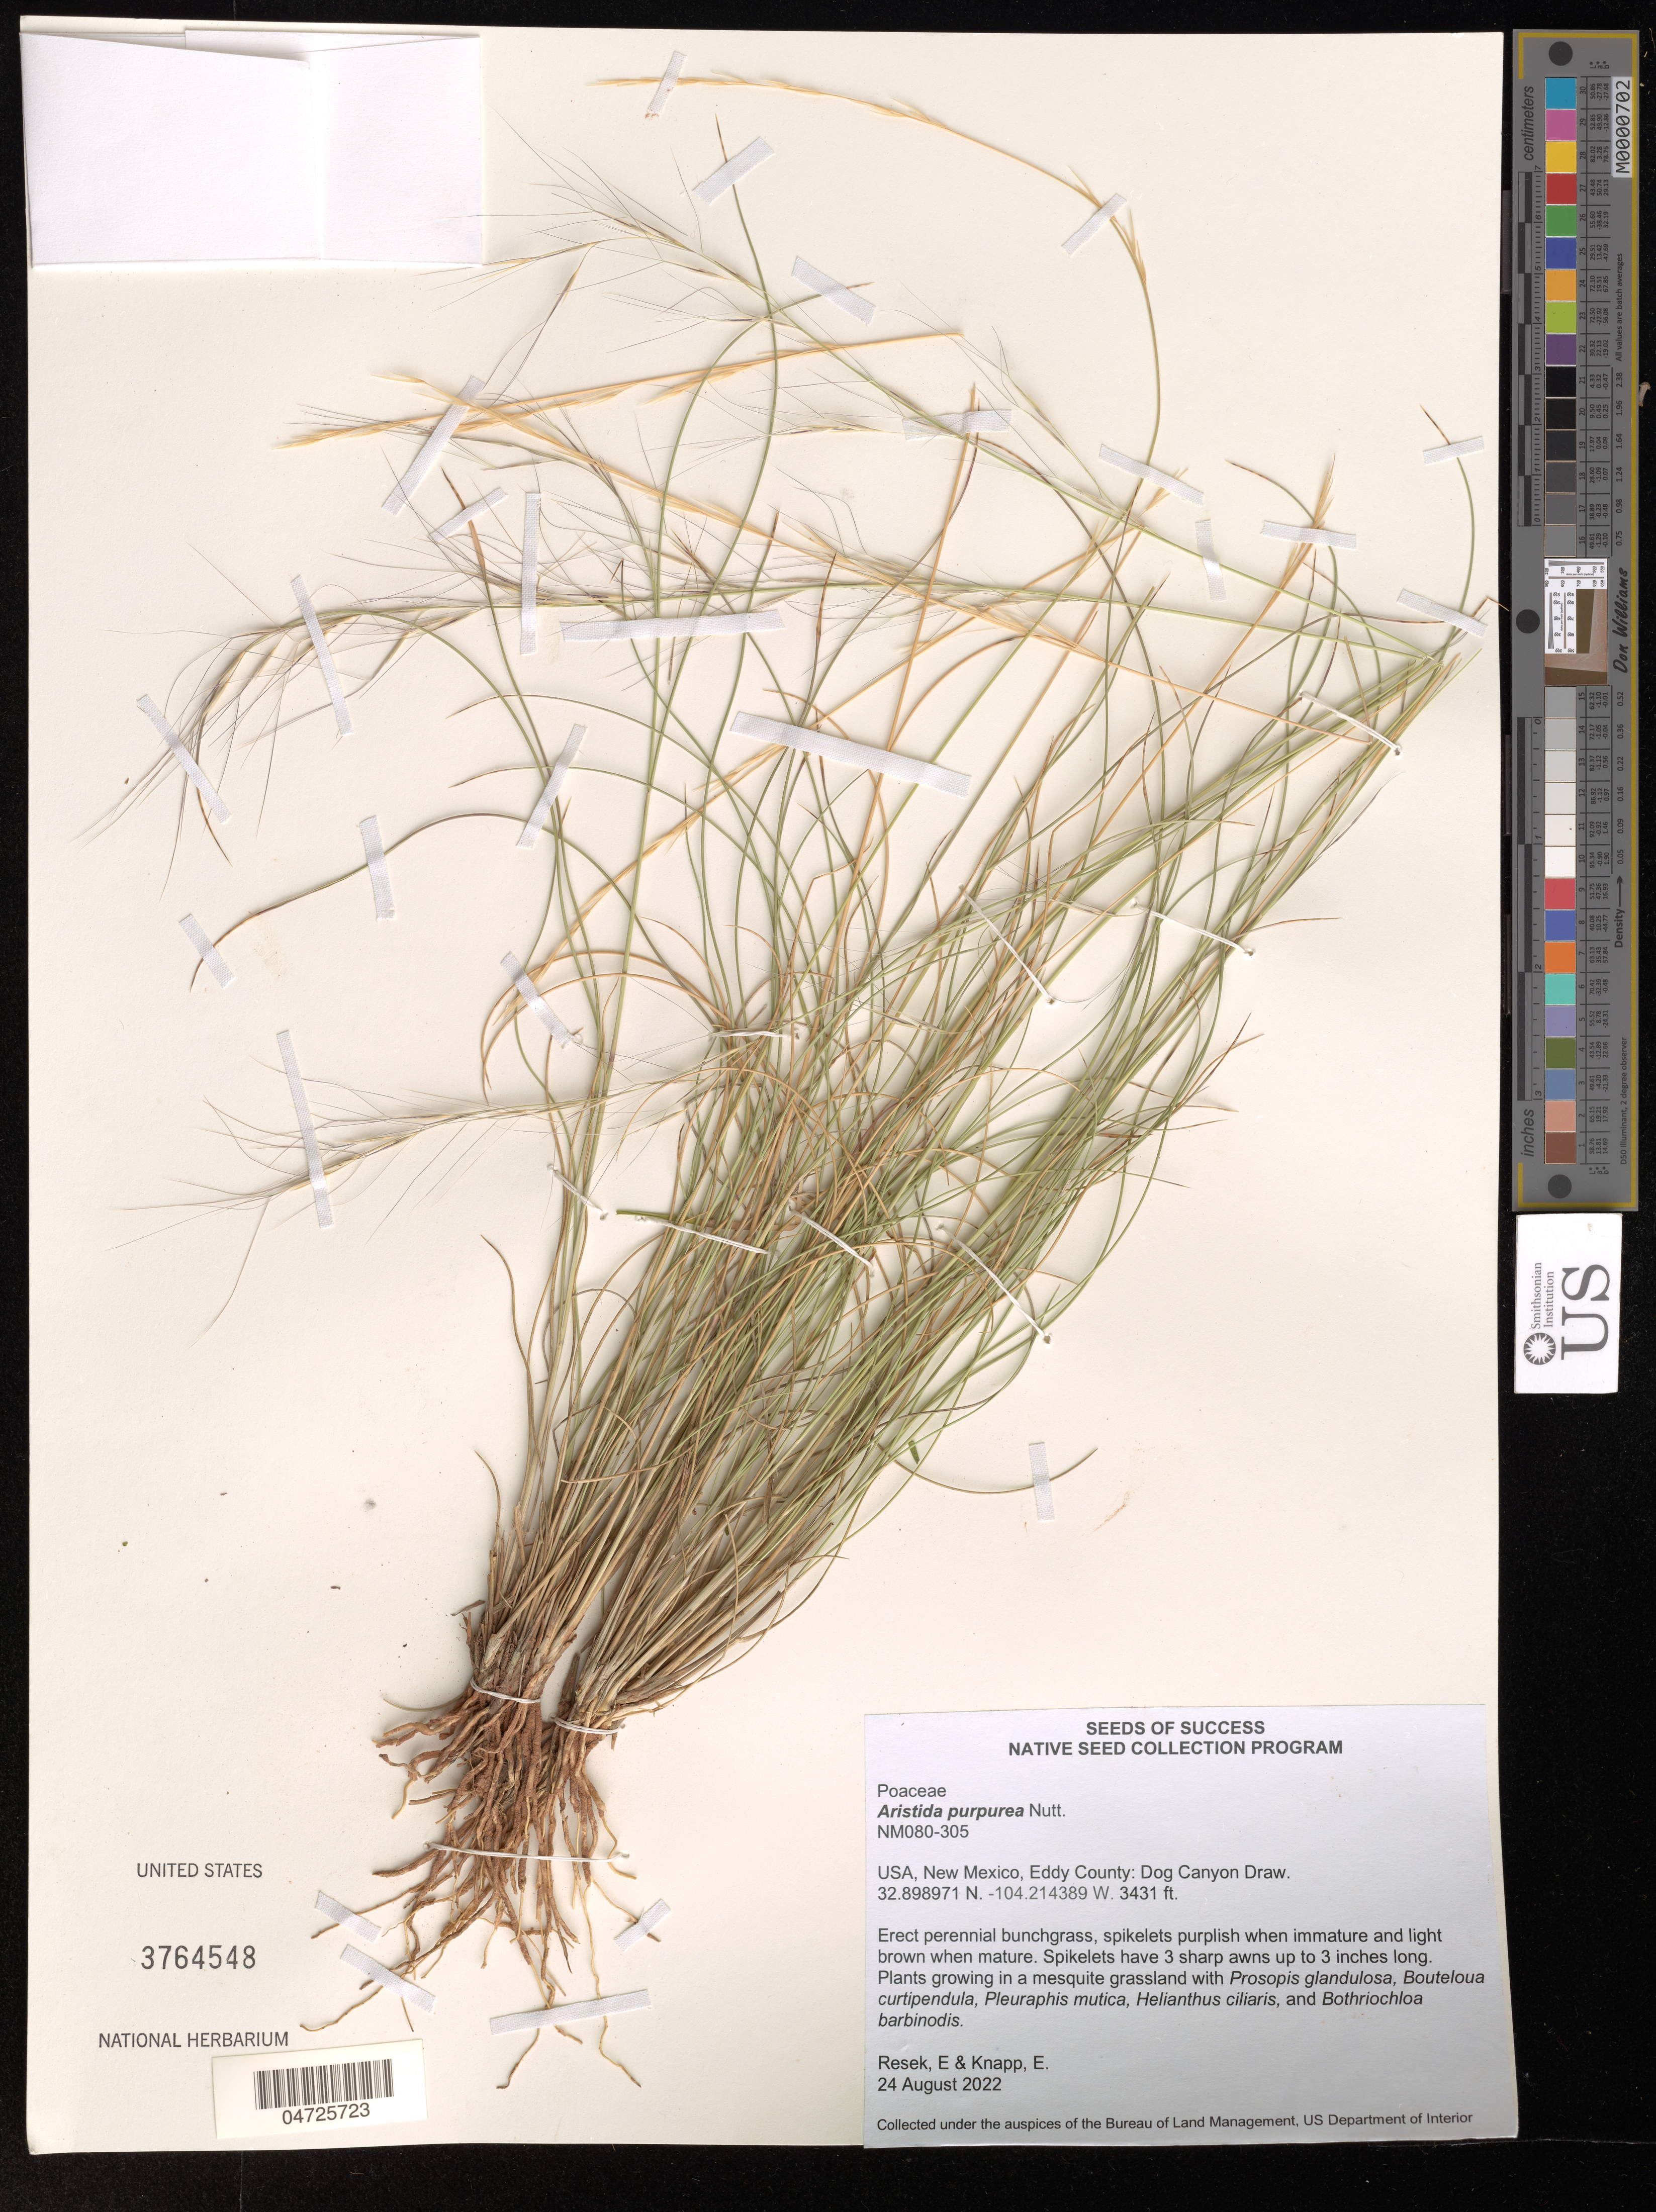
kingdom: Plantae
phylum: Tracheophyta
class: Liliopsida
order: Poales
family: Poaceae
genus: Aristida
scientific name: Aristida purpurea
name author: Nutt.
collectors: E. Resek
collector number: NM080-305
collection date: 2022-08-24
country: United States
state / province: New Mexico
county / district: Eddy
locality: Eddy County: Dog Canyon Draw.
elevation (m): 1046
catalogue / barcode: US 3764548